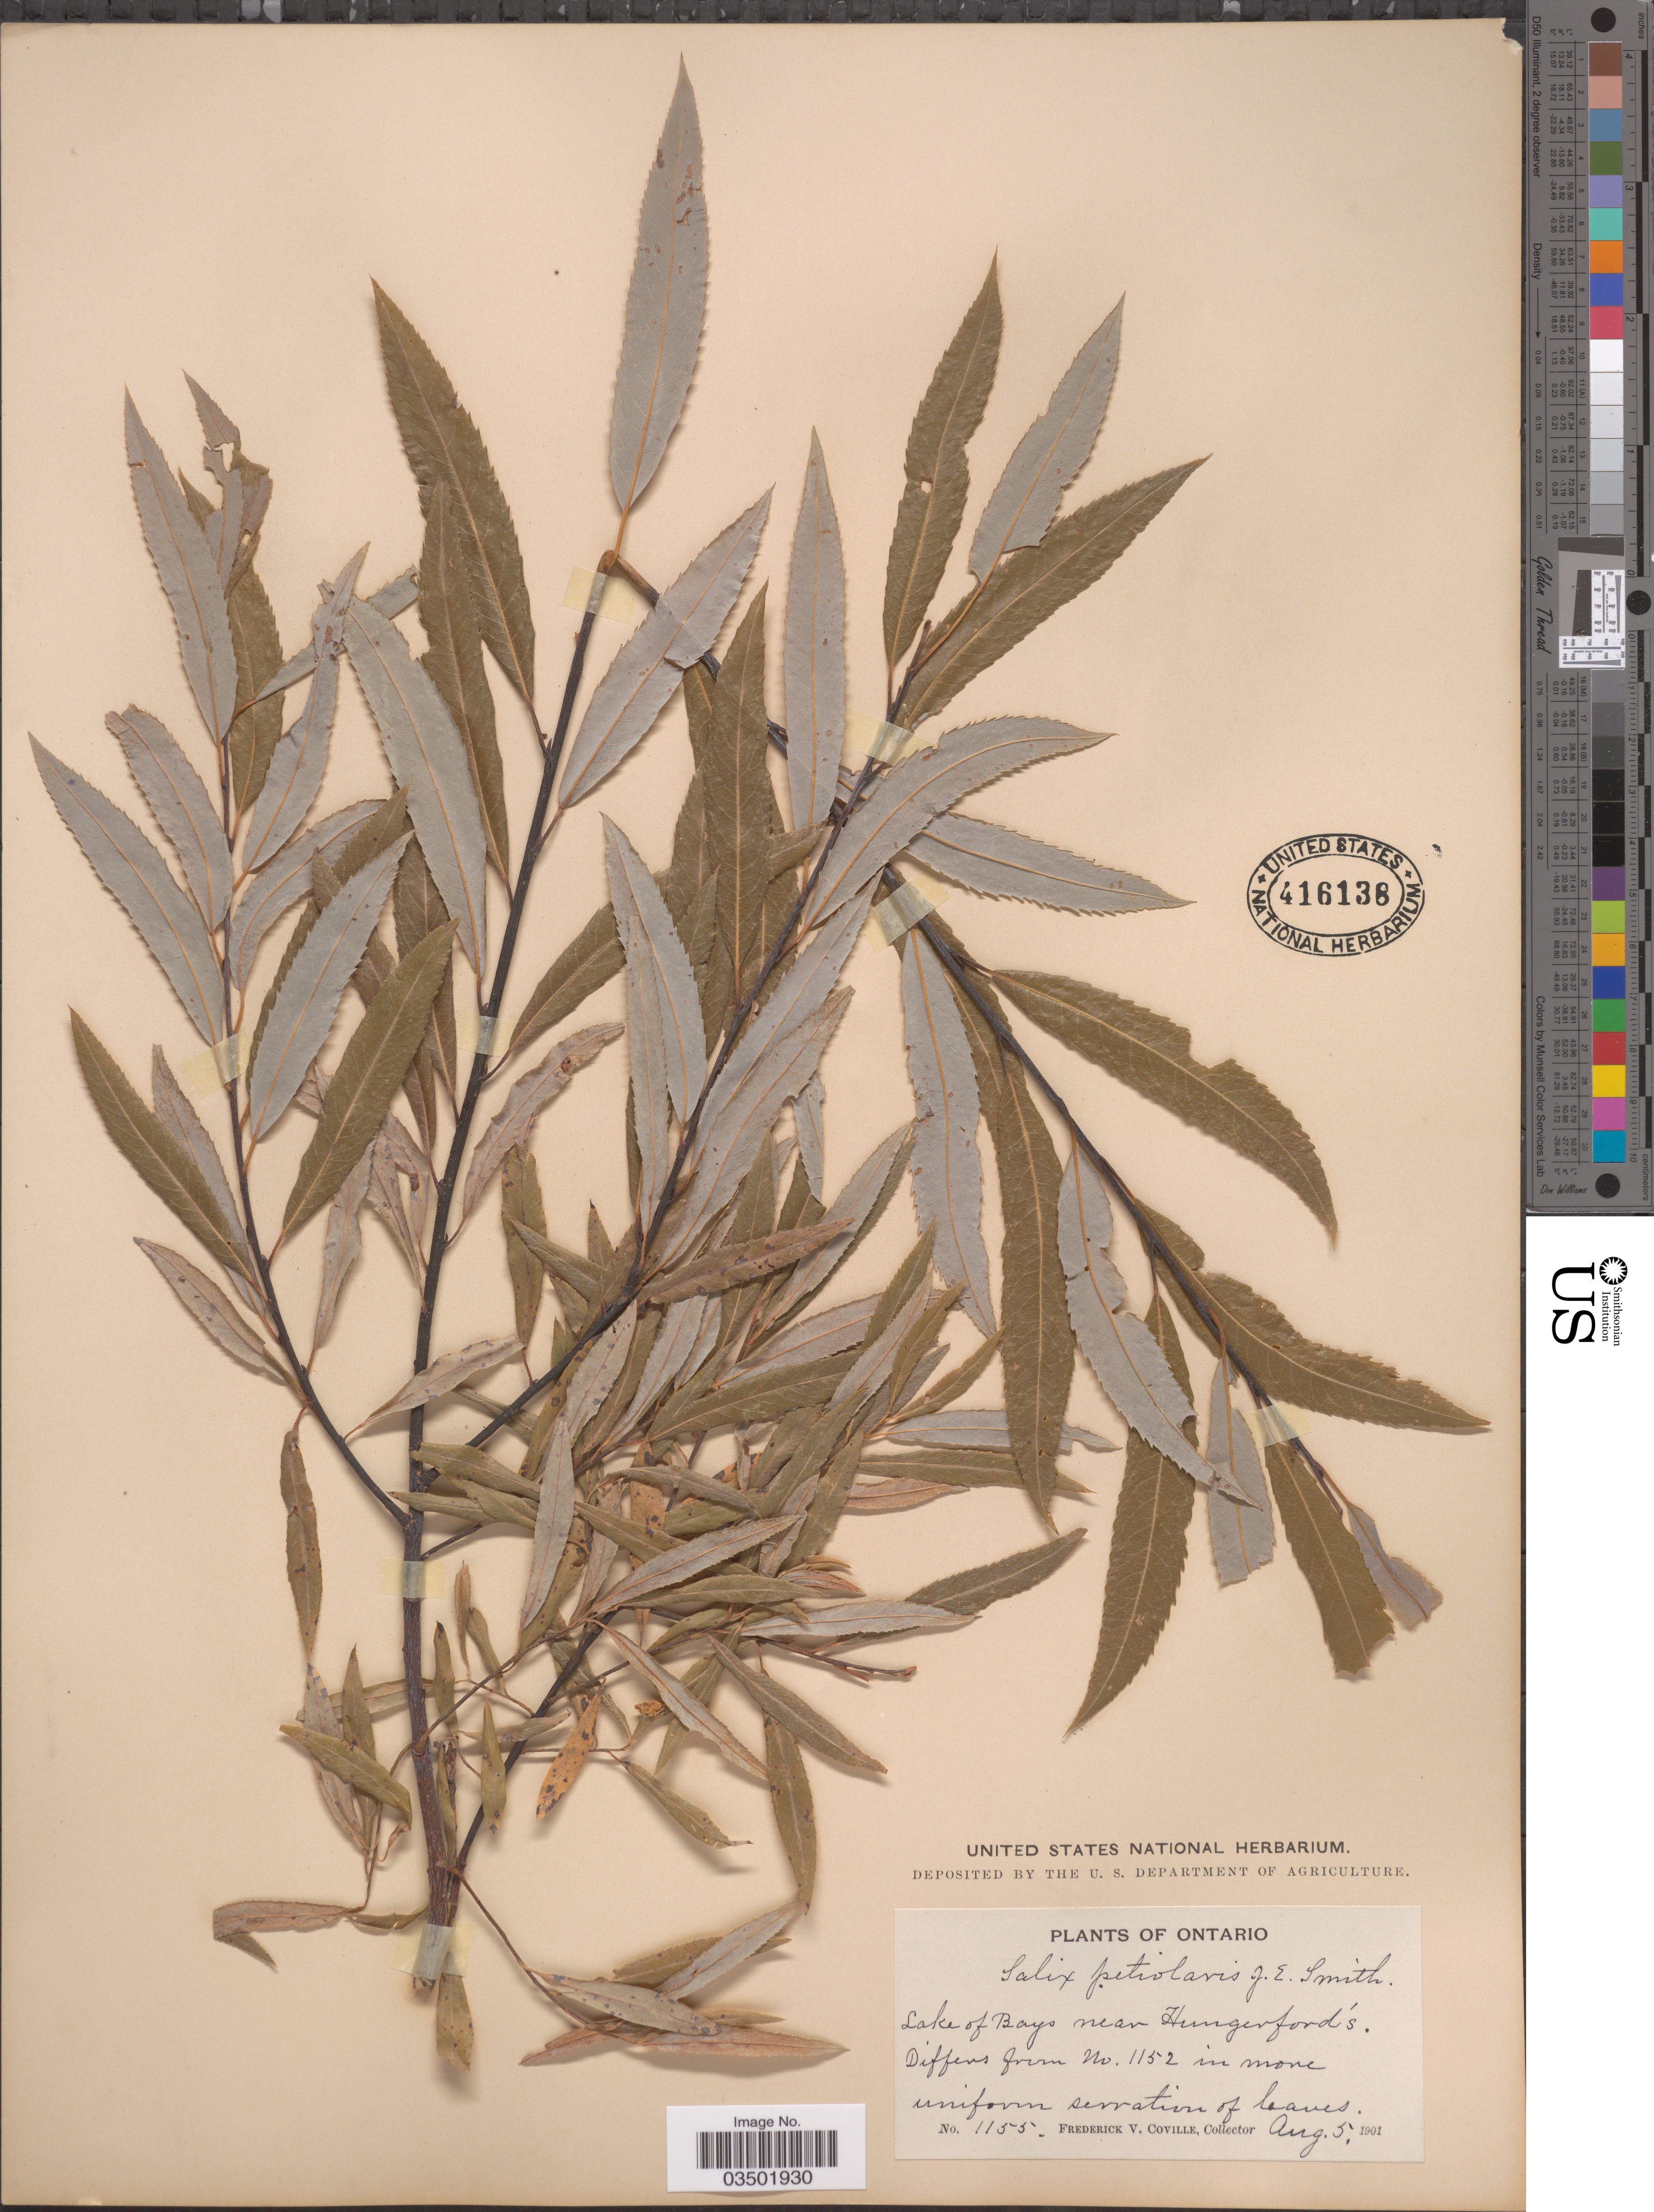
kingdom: Plantae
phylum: Tracheophyta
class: Magnoliopsida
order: Malpighiales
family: Salicaceae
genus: Salix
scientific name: Salix petiolaris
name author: Sm.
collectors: F. V. Coville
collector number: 1155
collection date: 1901-08-05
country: Canada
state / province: Ontario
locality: Lake of Bays near Hungerford's.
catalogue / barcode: US 416138